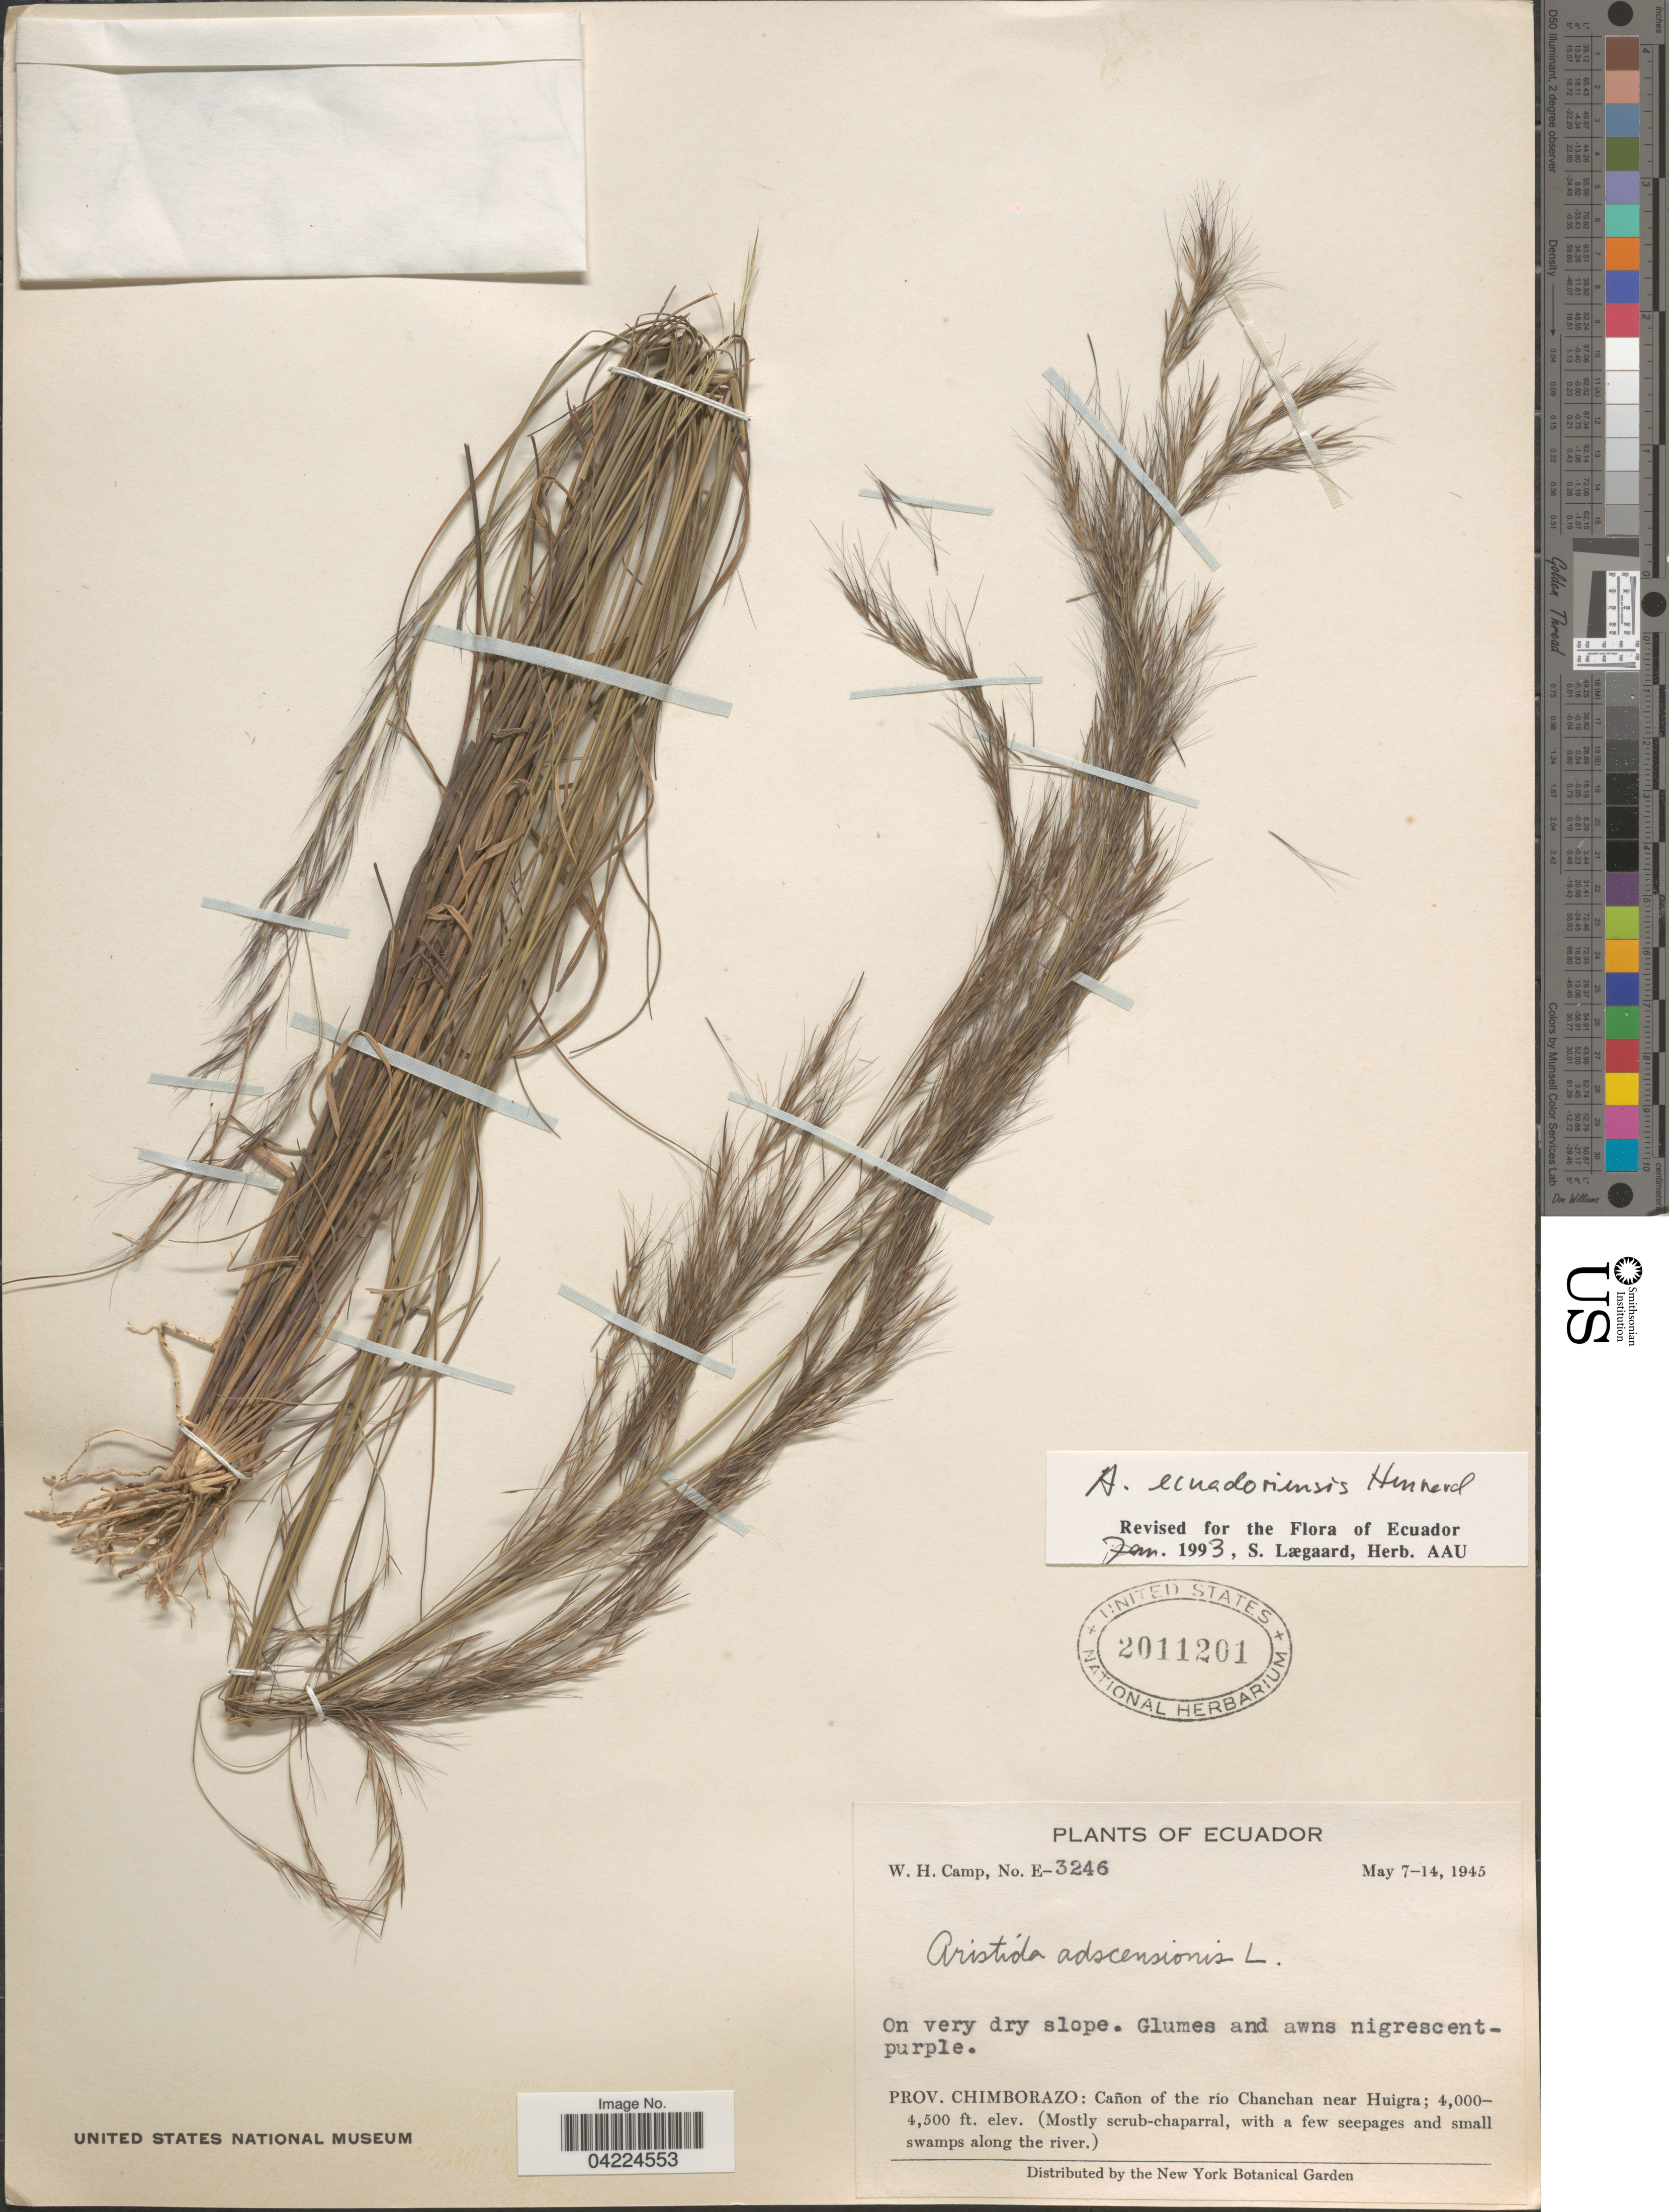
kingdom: Plantae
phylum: Tracheophyta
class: Liliopsida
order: Poales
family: Poaceae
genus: Aristida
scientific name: Aristida ecuadoriensis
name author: Henr.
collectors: W. H. Camp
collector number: E-3246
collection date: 1945-05-07/1945-05-14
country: Ecuador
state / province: Chimborazo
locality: Cañon of the río Chanchan near Huigra.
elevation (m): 1219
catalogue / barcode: US 2011201